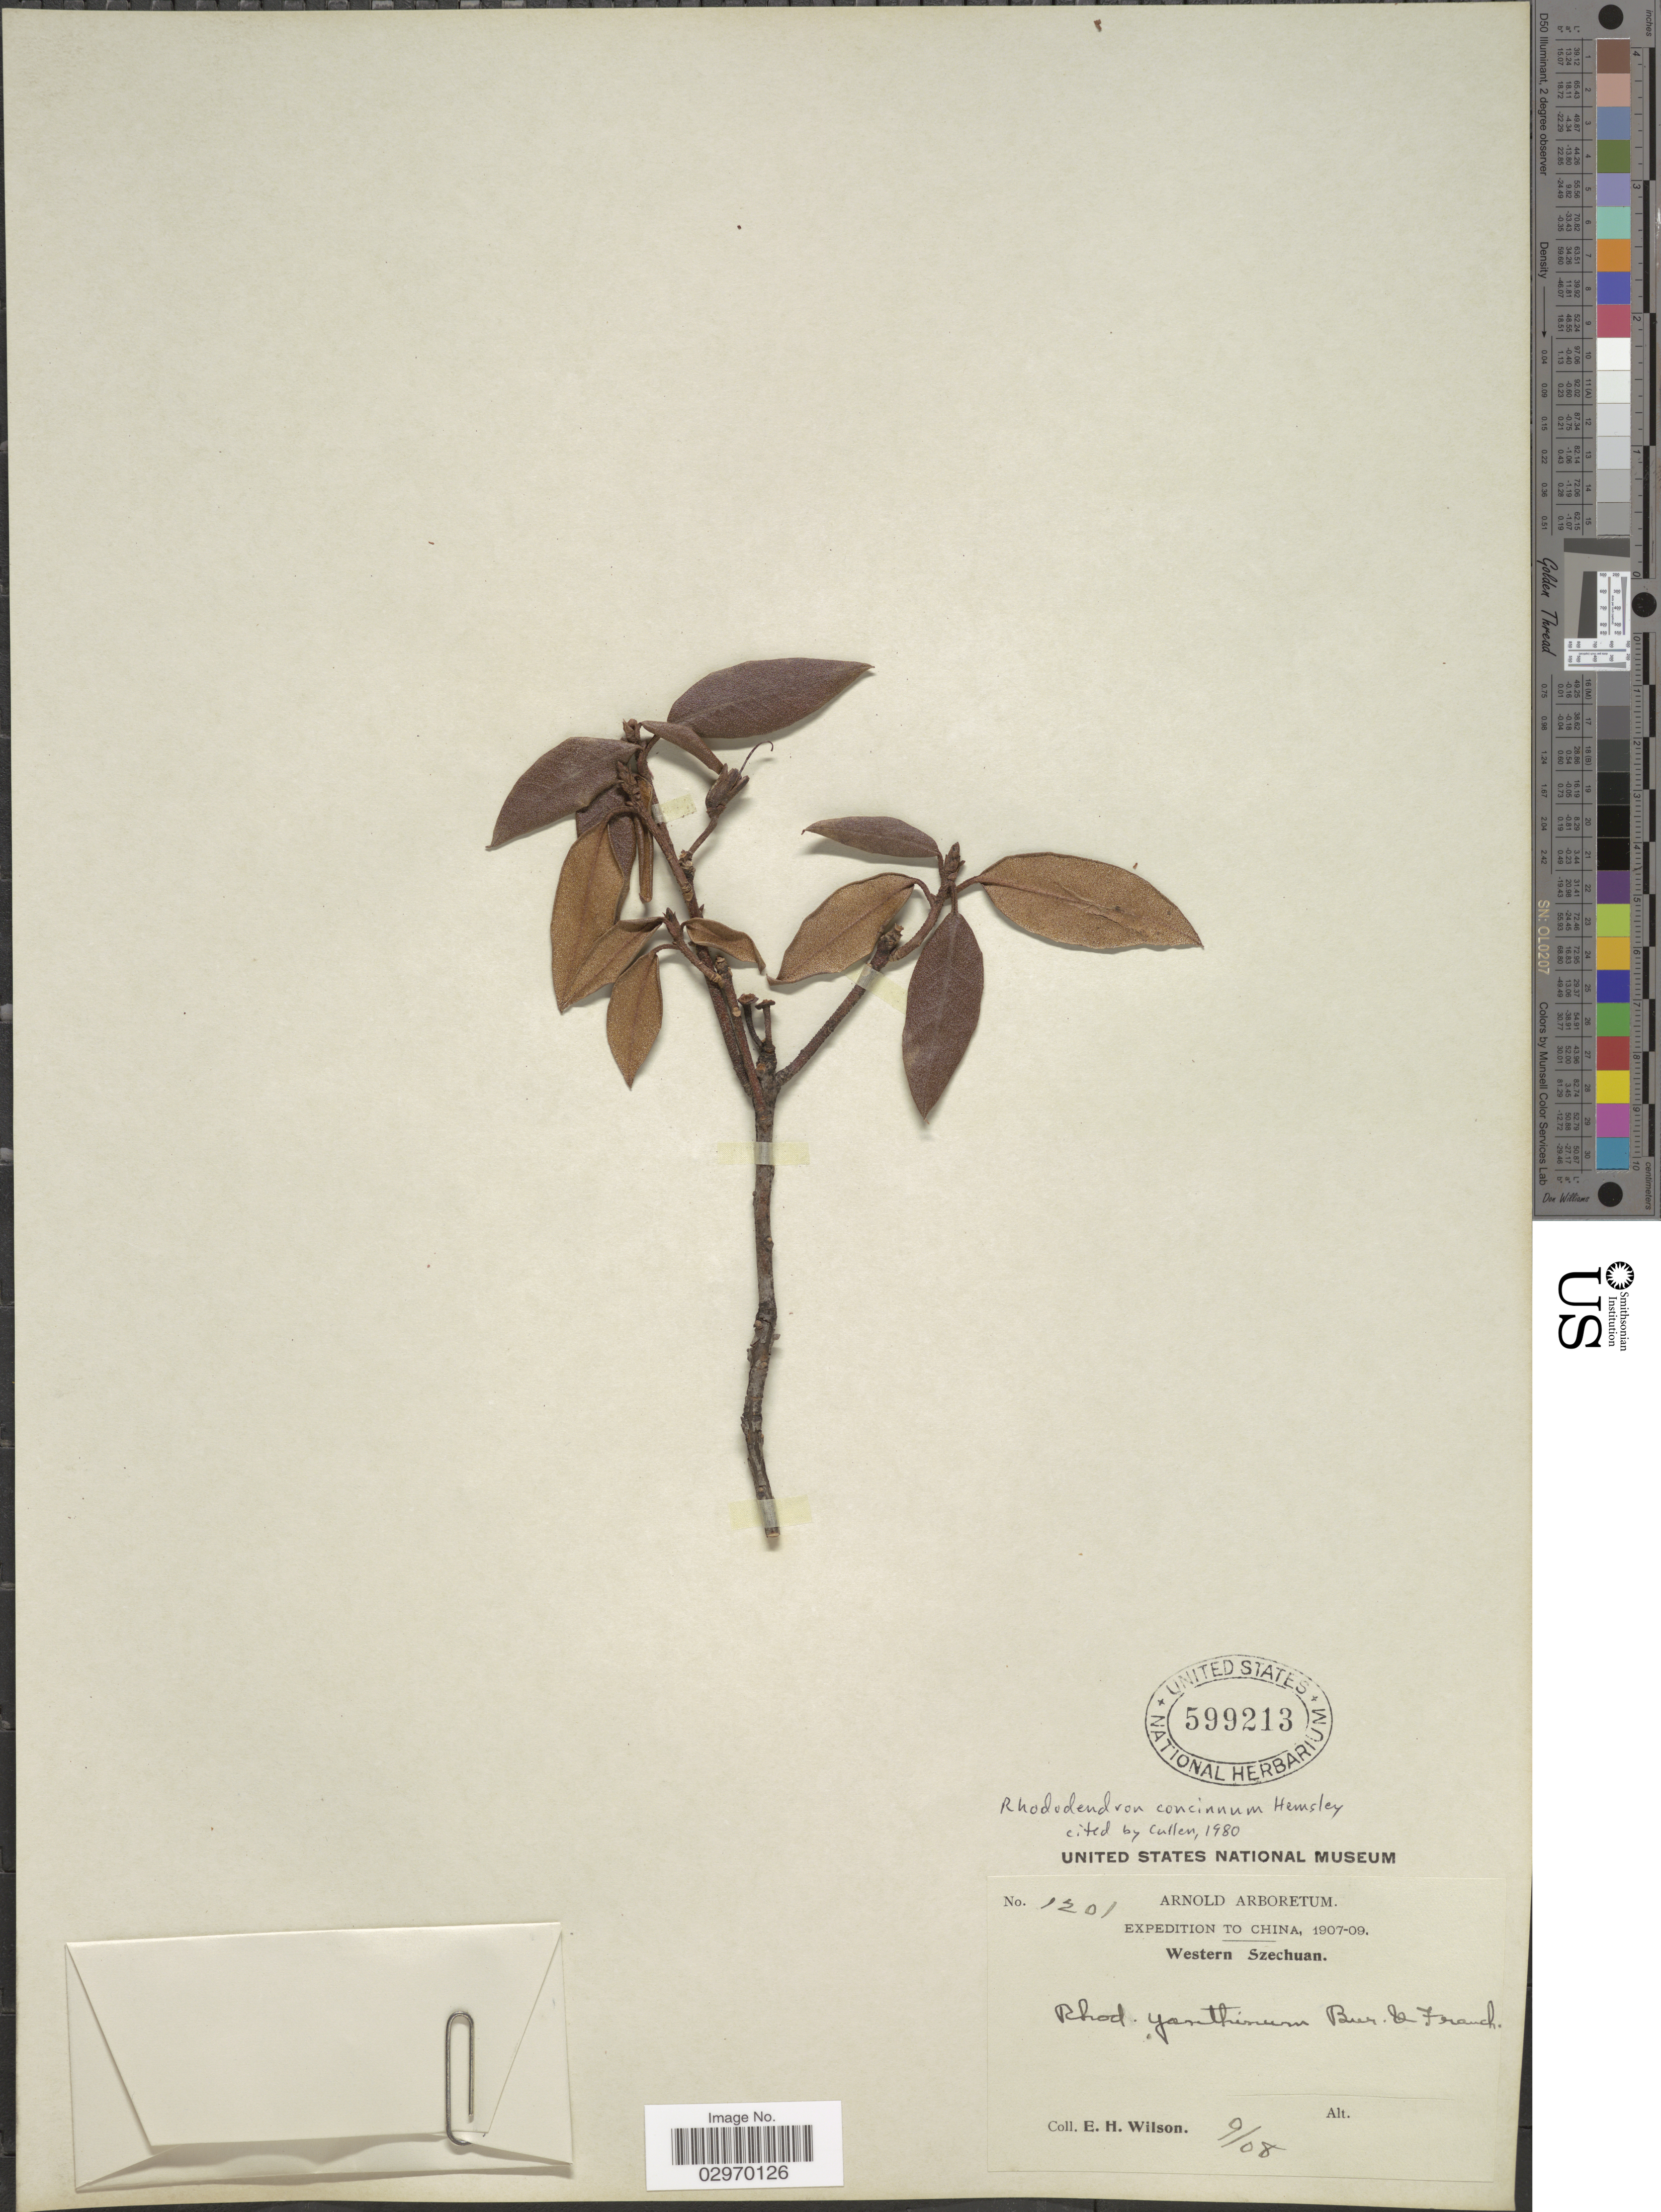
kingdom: Plantae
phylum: Tracheophyta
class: Magnoliopsida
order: Ericales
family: Ericaceae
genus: Rhododendron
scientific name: Rhododendron concinnum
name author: Hemsl.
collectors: E. Wilson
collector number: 1201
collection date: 1908-09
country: China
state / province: Sichuan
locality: Western Szechuan.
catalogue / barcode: US 599213